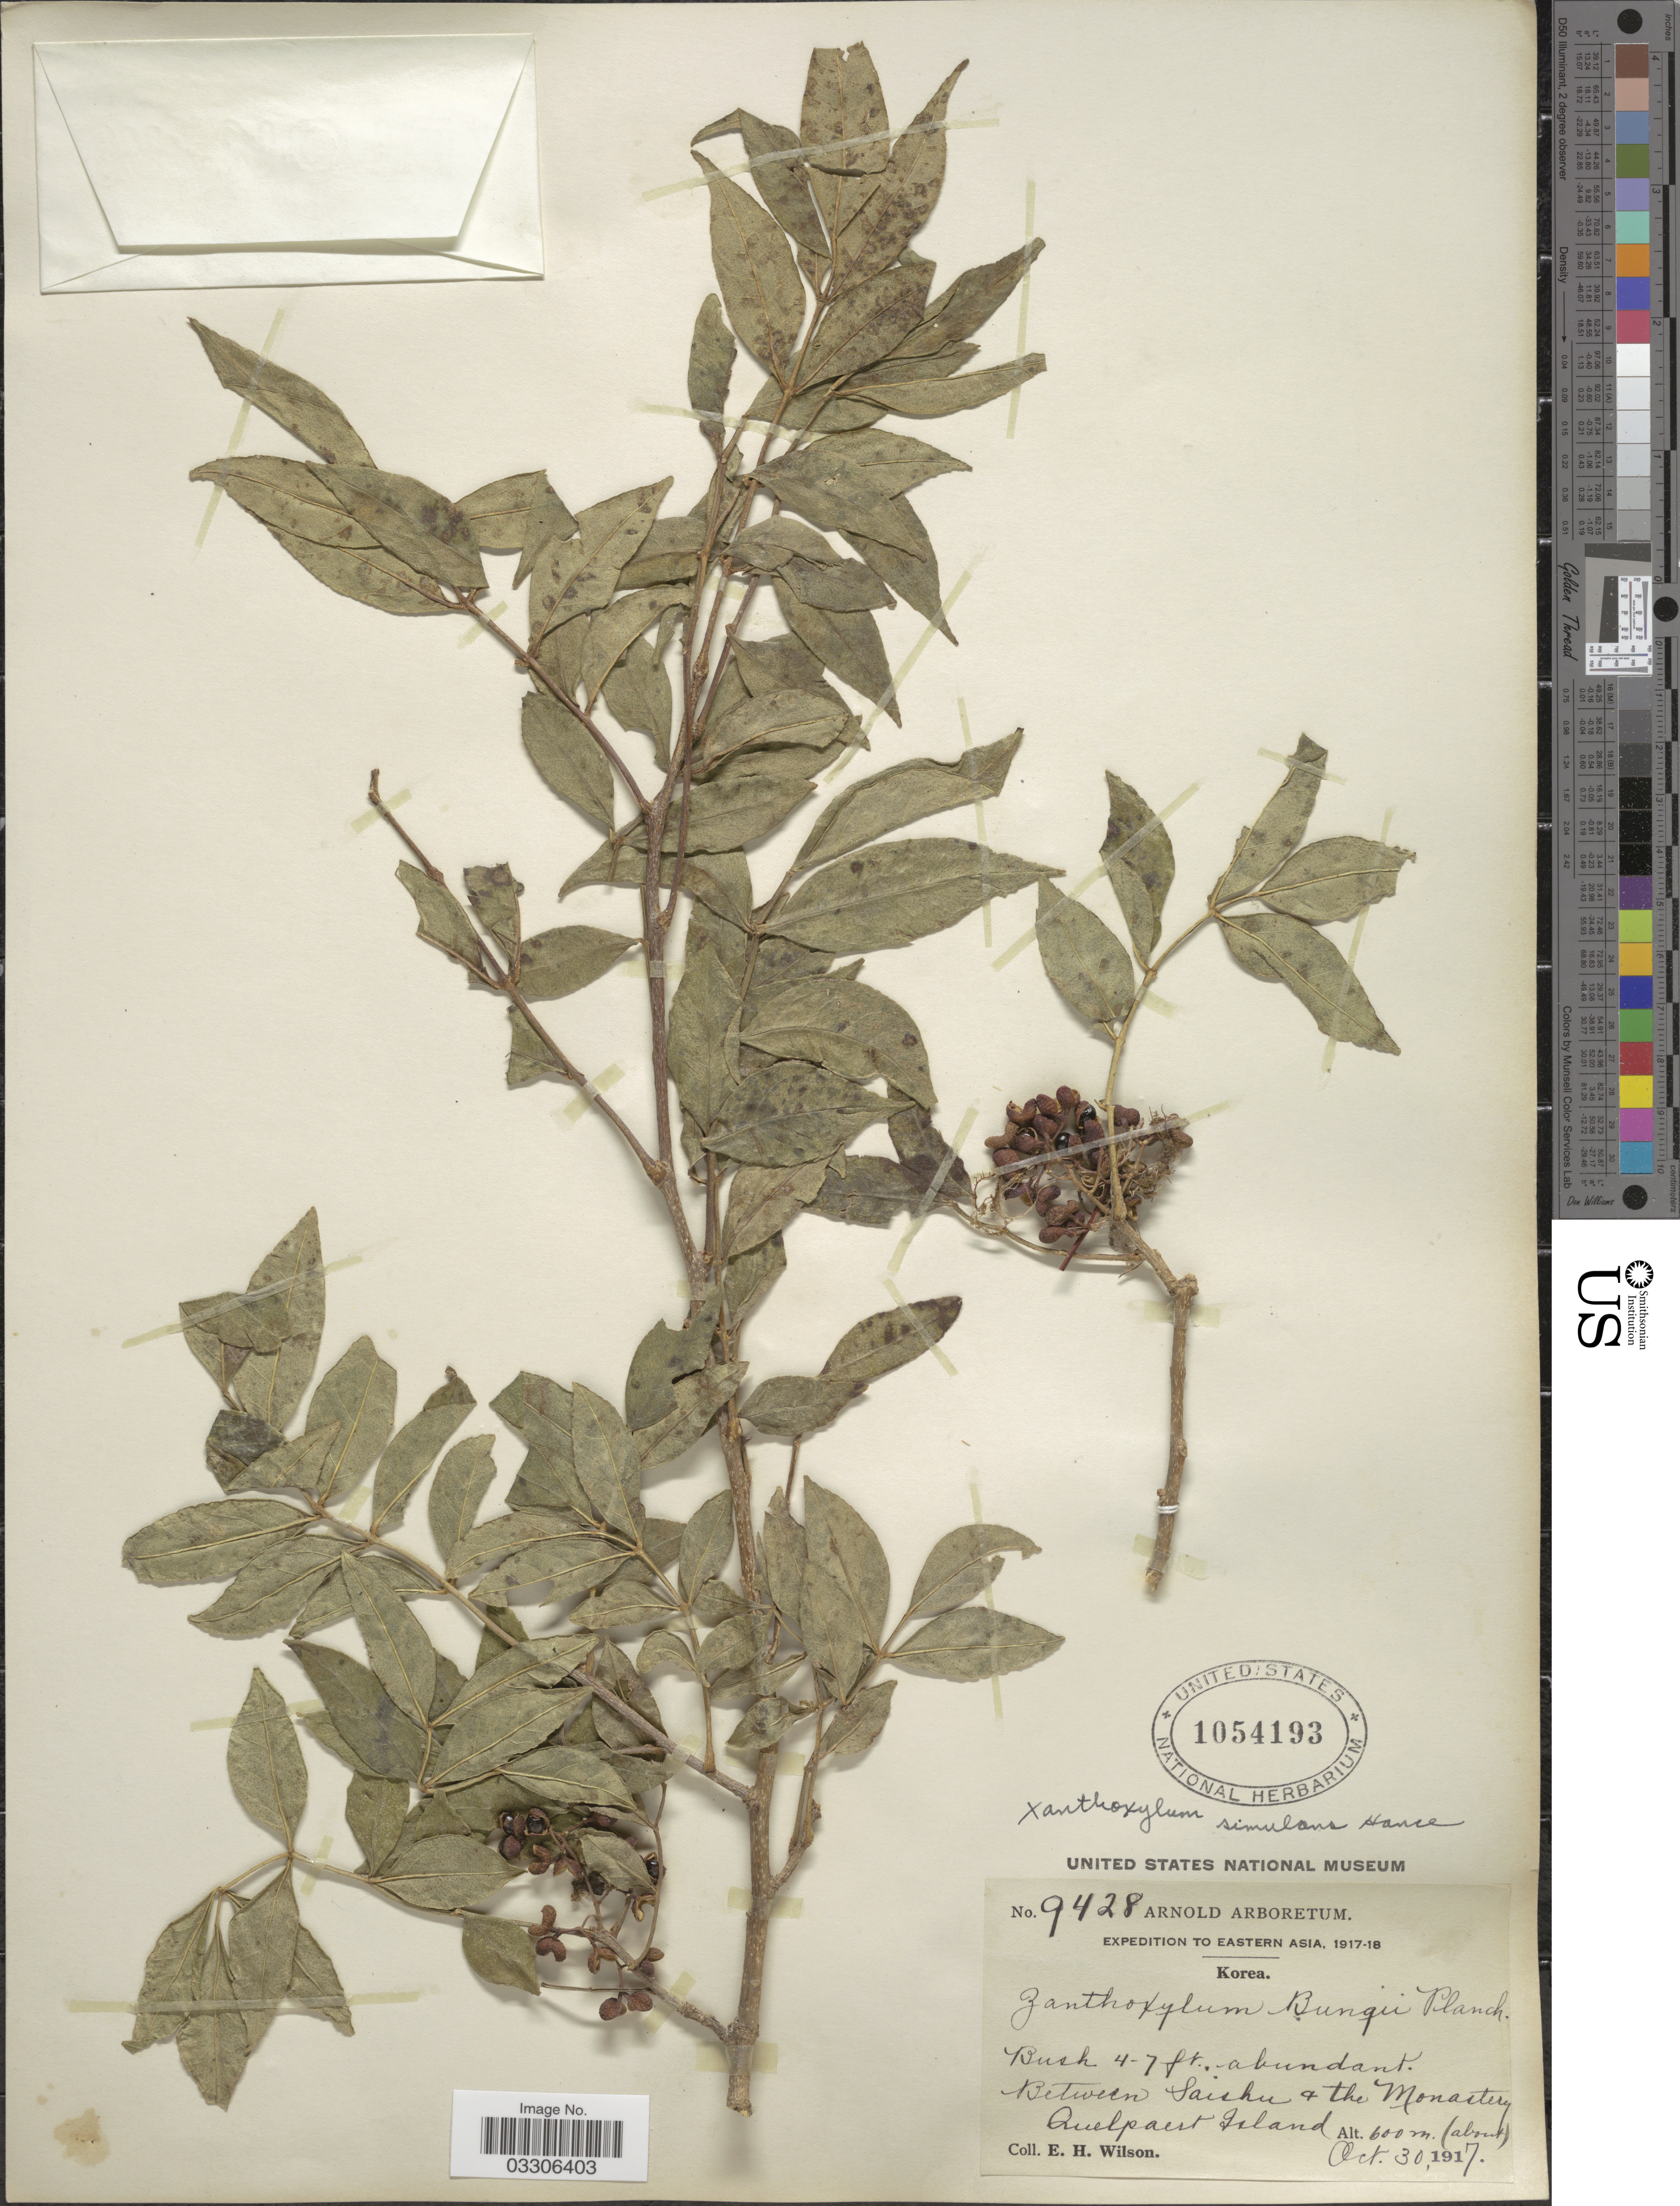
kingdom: Plantae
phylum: Tracheophyta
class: Magnoliopsida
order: Sapindales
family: Rutaceae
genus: Zanthoxylum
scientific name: Zanthoxylum simulans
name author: Hance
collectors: E. Wilson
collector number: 9428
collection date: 1917-10-30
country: South Korea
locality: Eastern Asia. Between Saishu & the Monastery Quelpaert Island.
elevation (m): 600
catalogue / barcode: US 1054193